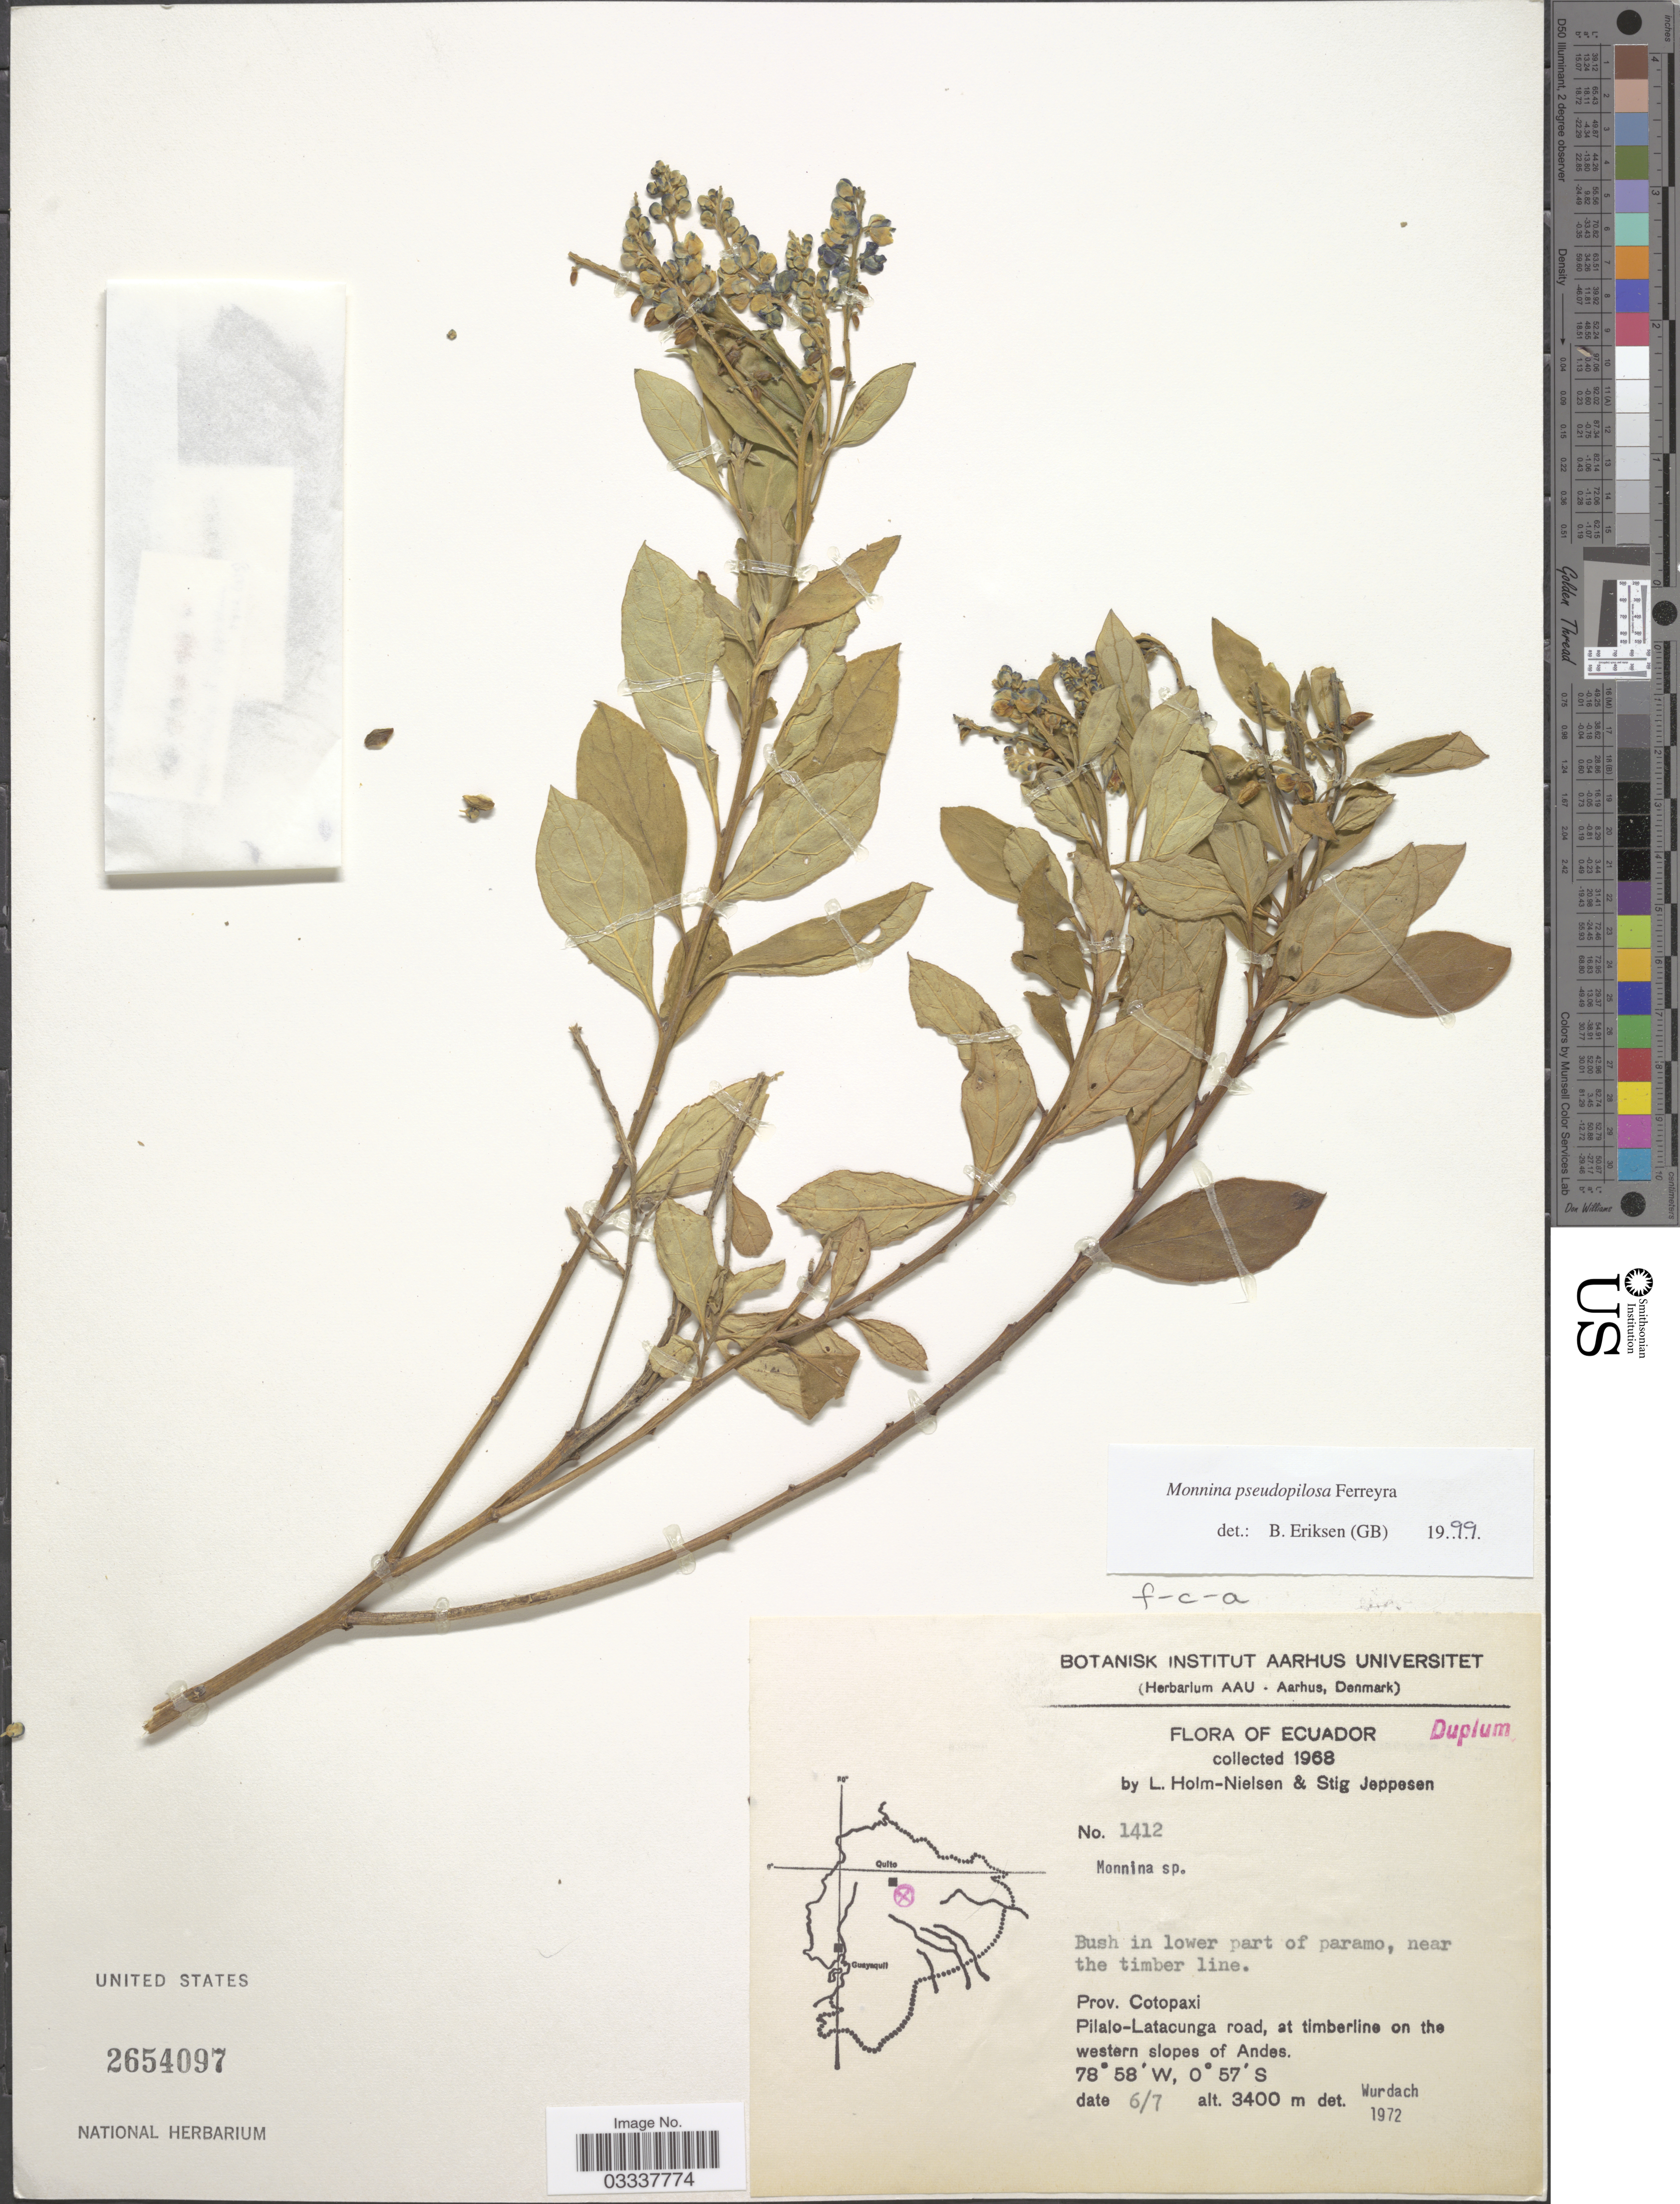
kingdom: Plantae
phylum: Tracheophyta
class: Magnoliopsida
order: Fabales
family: Polygalaceae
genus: Monnina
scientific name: Monnina pseudopilosa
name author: Ferreyra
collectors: L. Holm-Nielsen & S. Jeppesen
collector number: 1412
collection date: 1968-07-06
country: Ecuador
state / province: Cotopaxi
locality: Pillalo-Latacunga road, at timberline on the western slopes of Andes.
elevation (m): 3400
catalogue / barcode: US 2654097